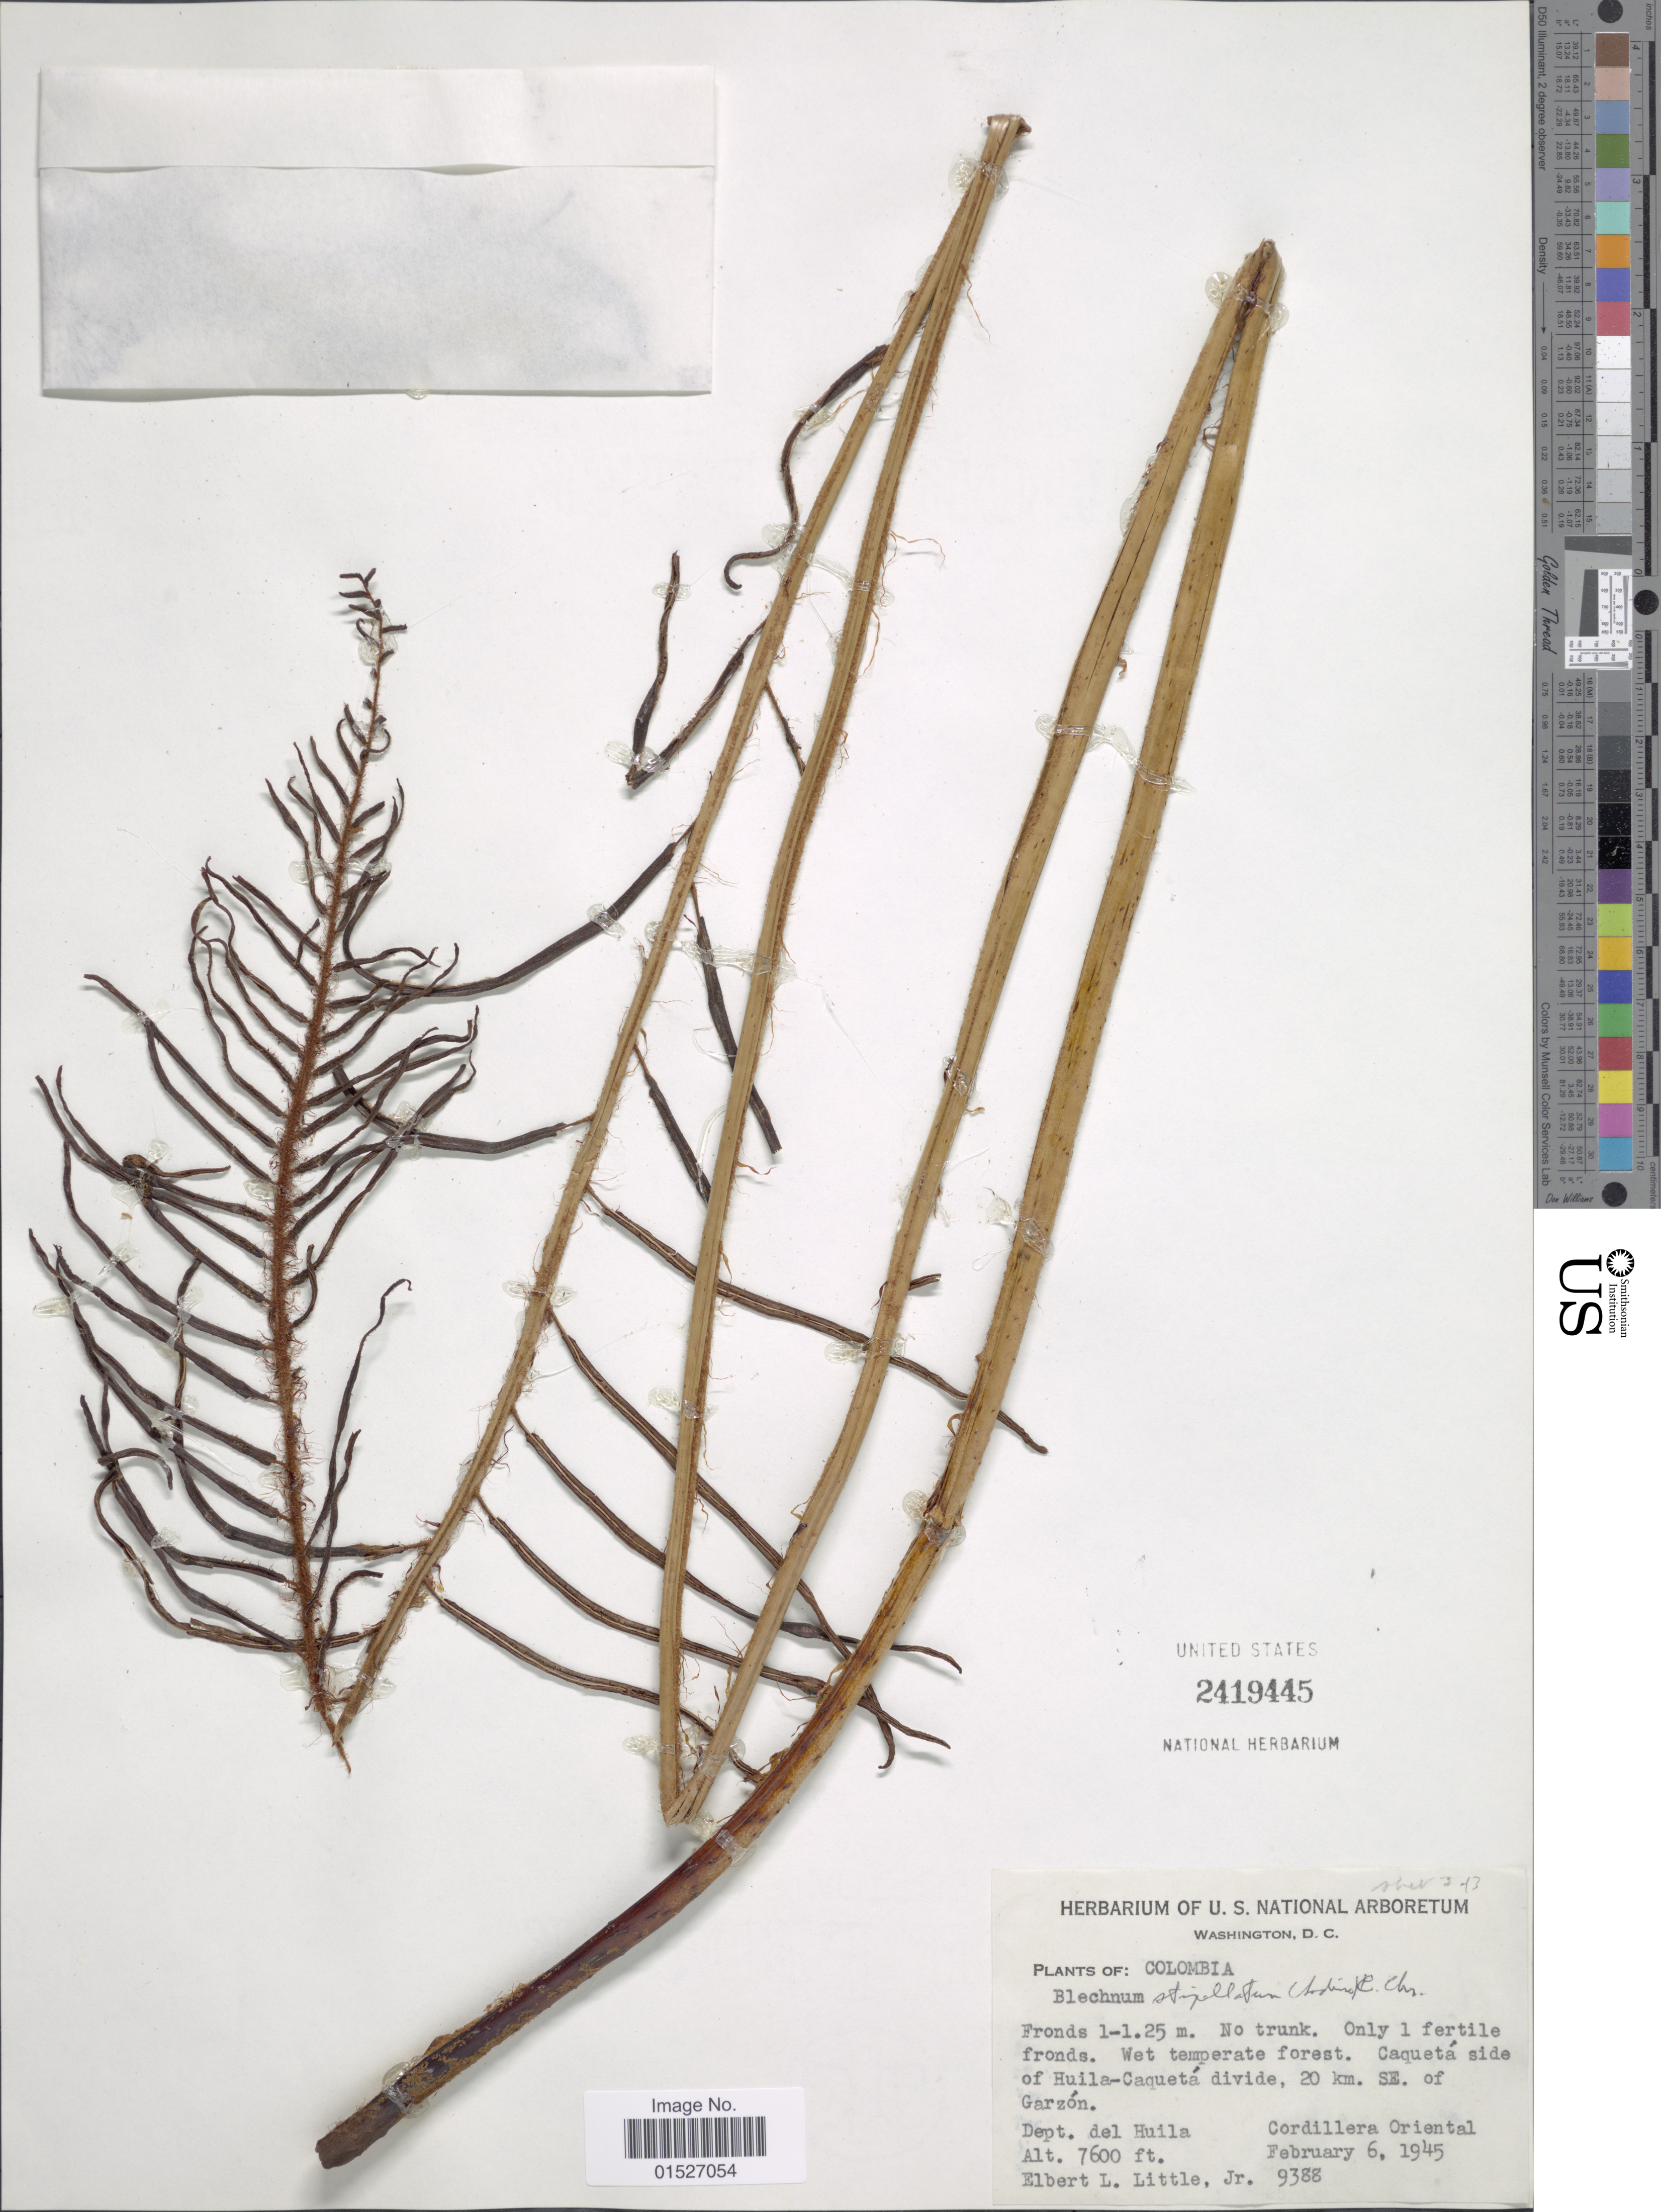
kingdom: Plantae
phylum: Tracheophyta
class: Polypodiopsida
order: Polypodiales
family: Blechnaceae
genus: Blechnum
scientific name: Blechnum stipitellatum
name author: (Sodiro) C. Chr.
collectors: E. L. Little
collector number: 9388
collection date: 1945-02-06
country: Colombia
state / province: Huila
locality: Caqueta side of Huila-caqueta divoide, 20 km. SE. of Garzon. Dept. del Huila, Cordillera Oriental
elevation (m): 2042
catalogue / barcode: US 2419445